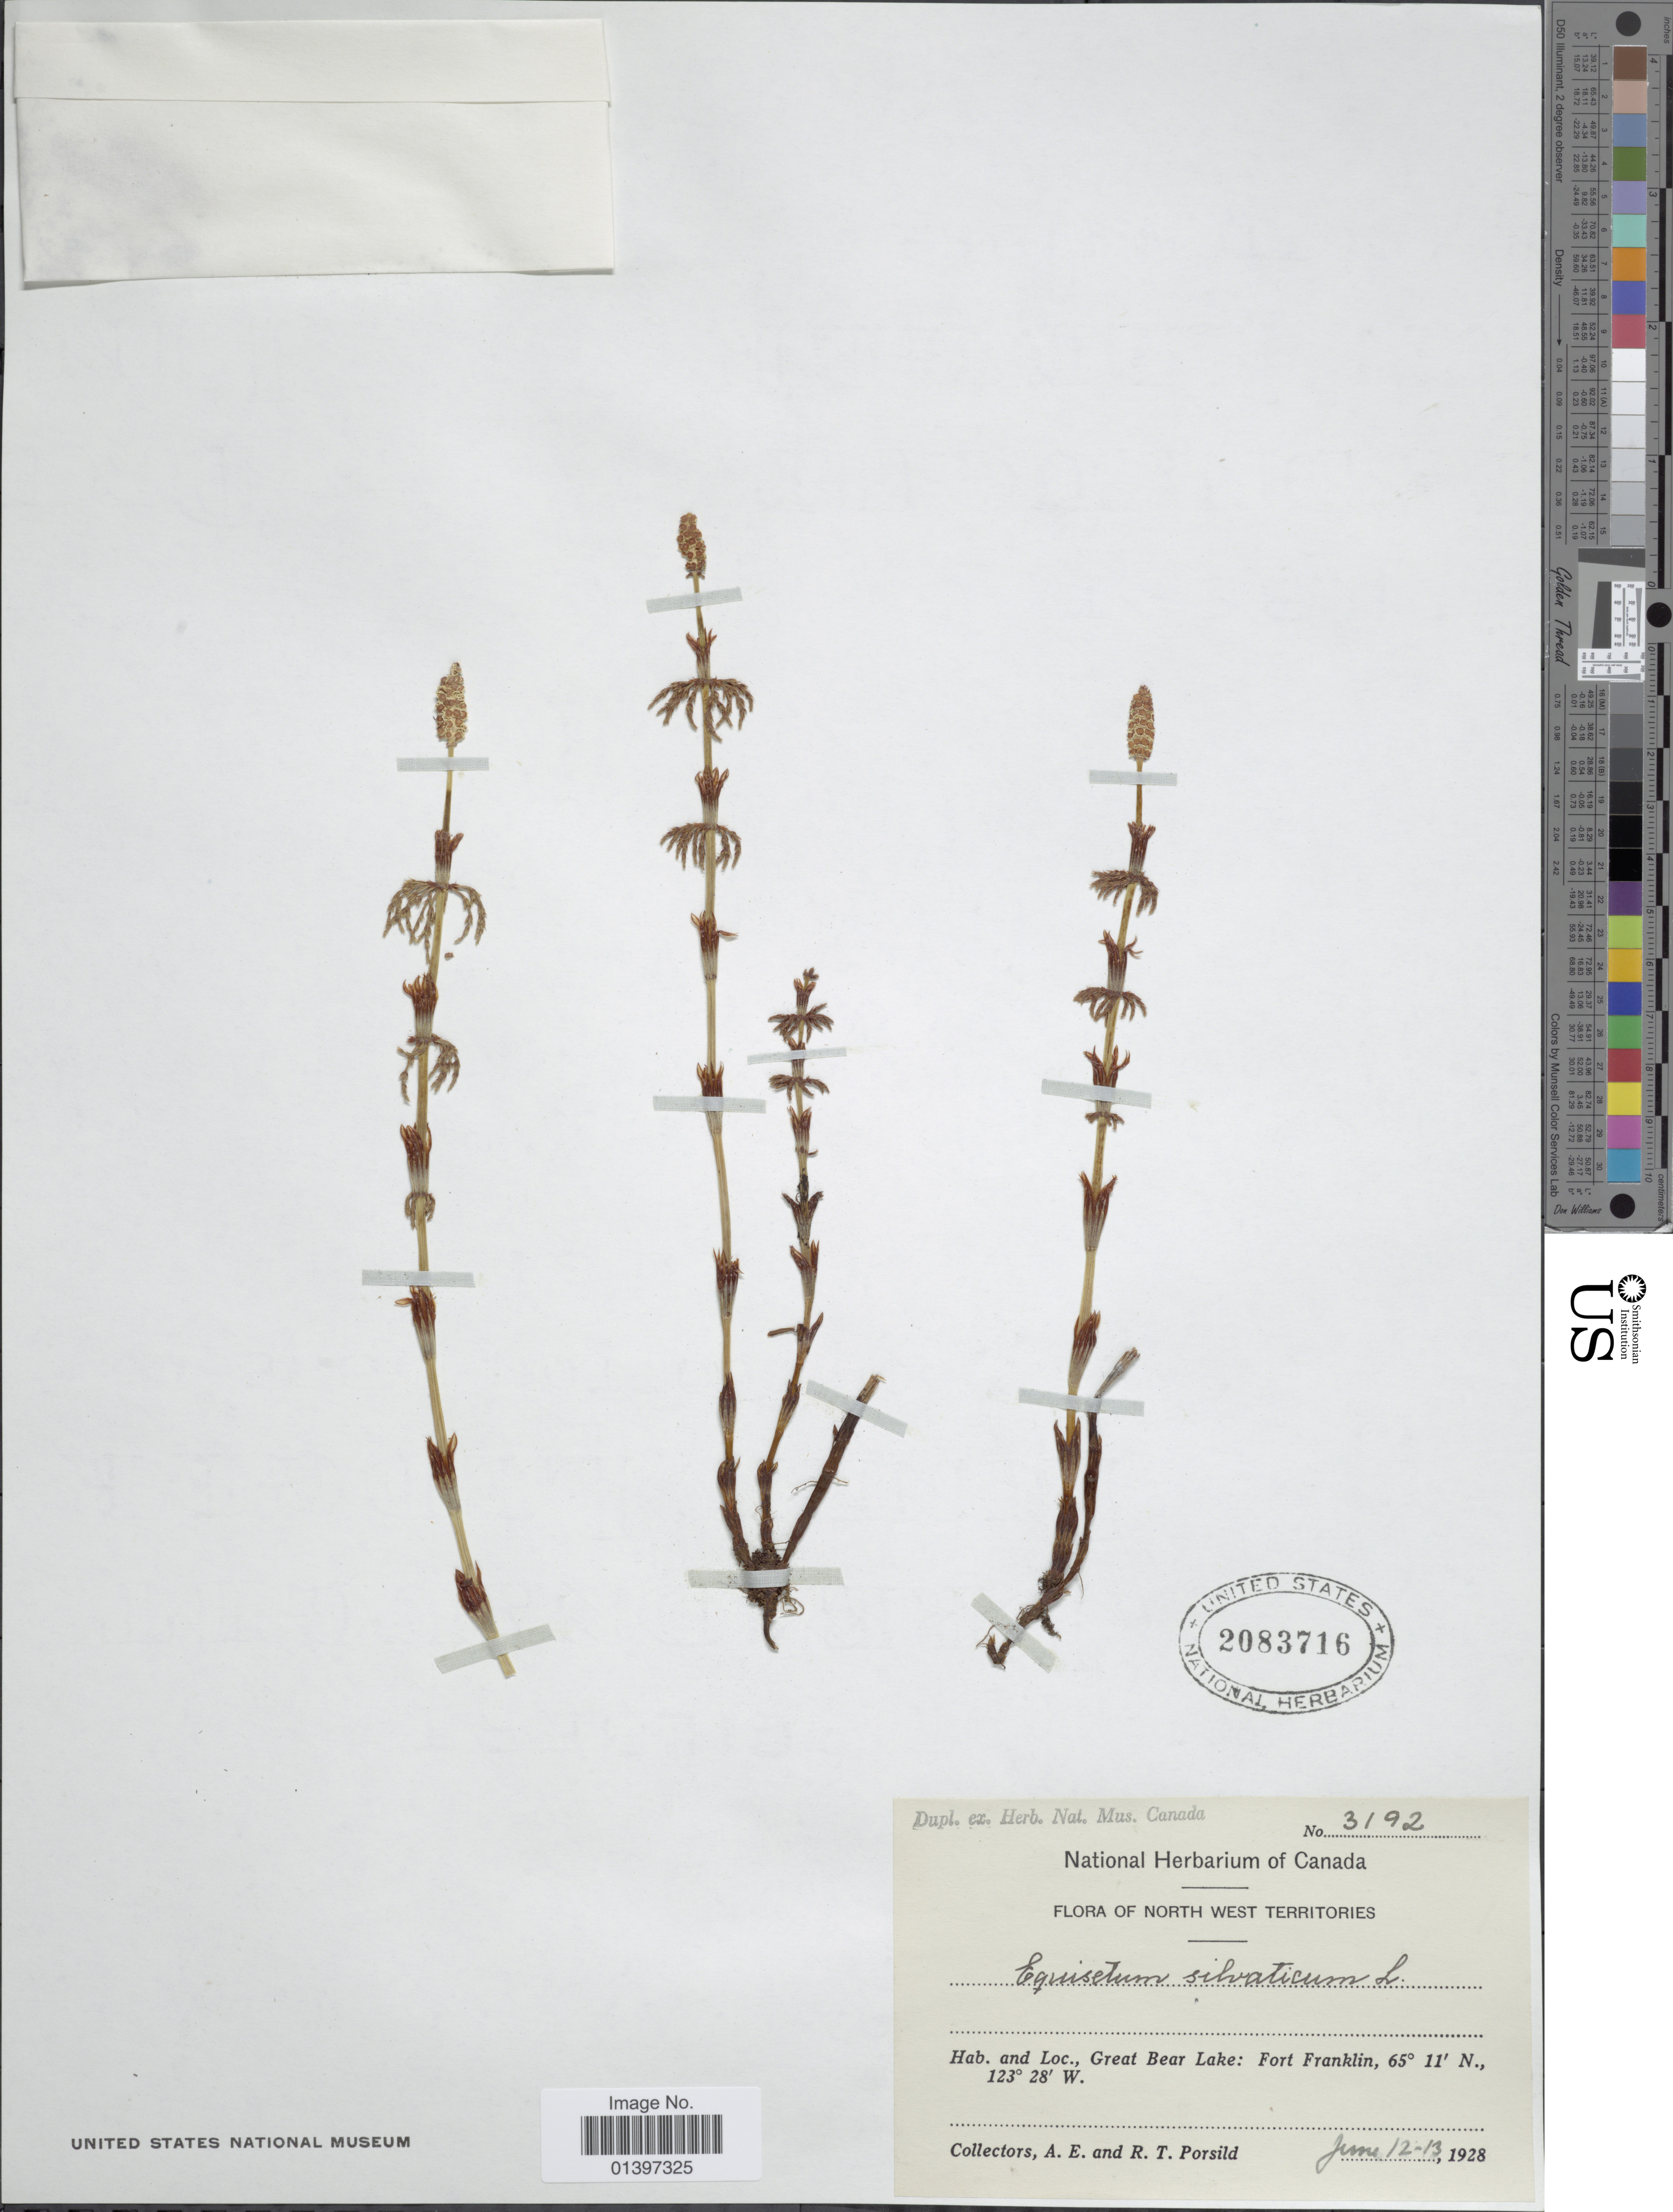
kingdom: Plantae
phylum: Tracheophyta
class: Polypodiopsida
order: Equisetales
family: Equisetaceae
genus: Equisetum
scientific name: Equisetum sylvaticum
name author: L.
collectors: A. E. Porsild & R. T. Porsild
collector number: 3192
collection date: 1928-06-12/1928-06-13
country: Canada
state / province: Northwest Territories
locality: Great Bear Lake: Fort Franklin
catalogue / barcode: US 2083716